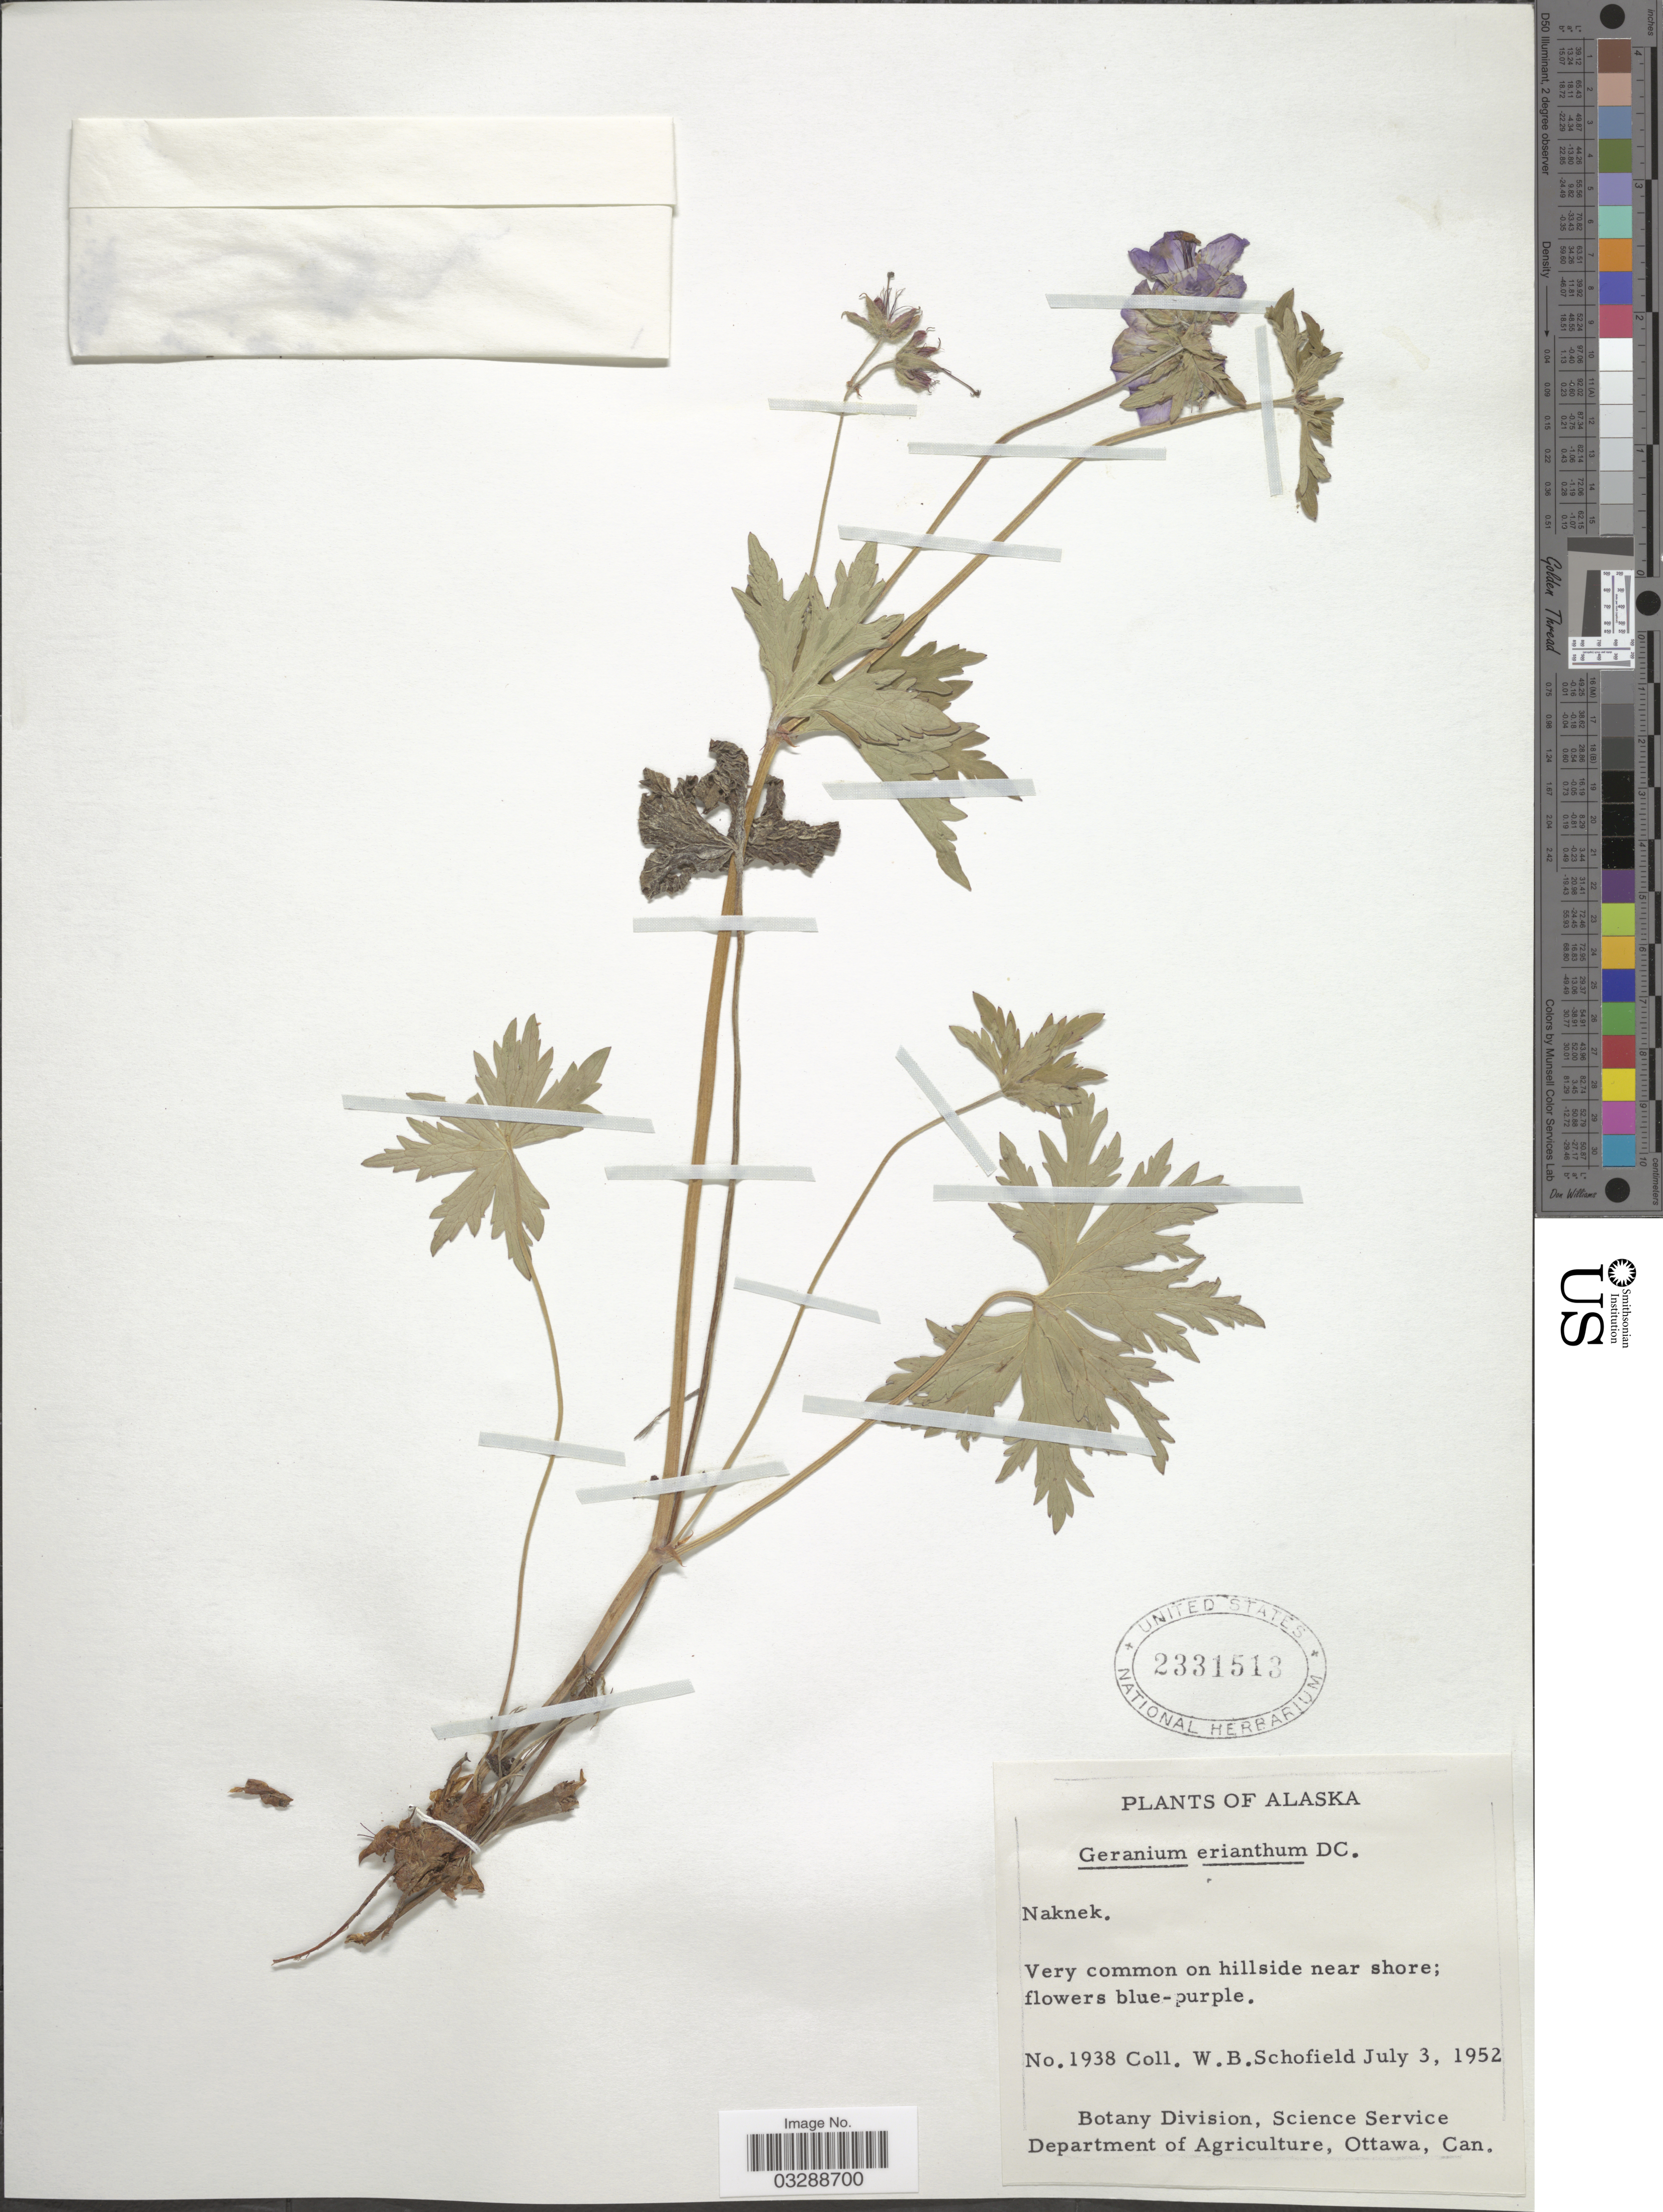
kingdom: Plantae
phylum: Tracheophyta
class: Magnoliopsida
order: Geraniales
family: Geraniaceae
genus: Geranium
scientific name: Geranium erianthum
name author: DC.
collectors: W. Schofield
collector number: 1938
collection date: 1952-07-03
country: United States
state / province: Alaska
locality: Naknek.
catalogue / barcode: US 2331513